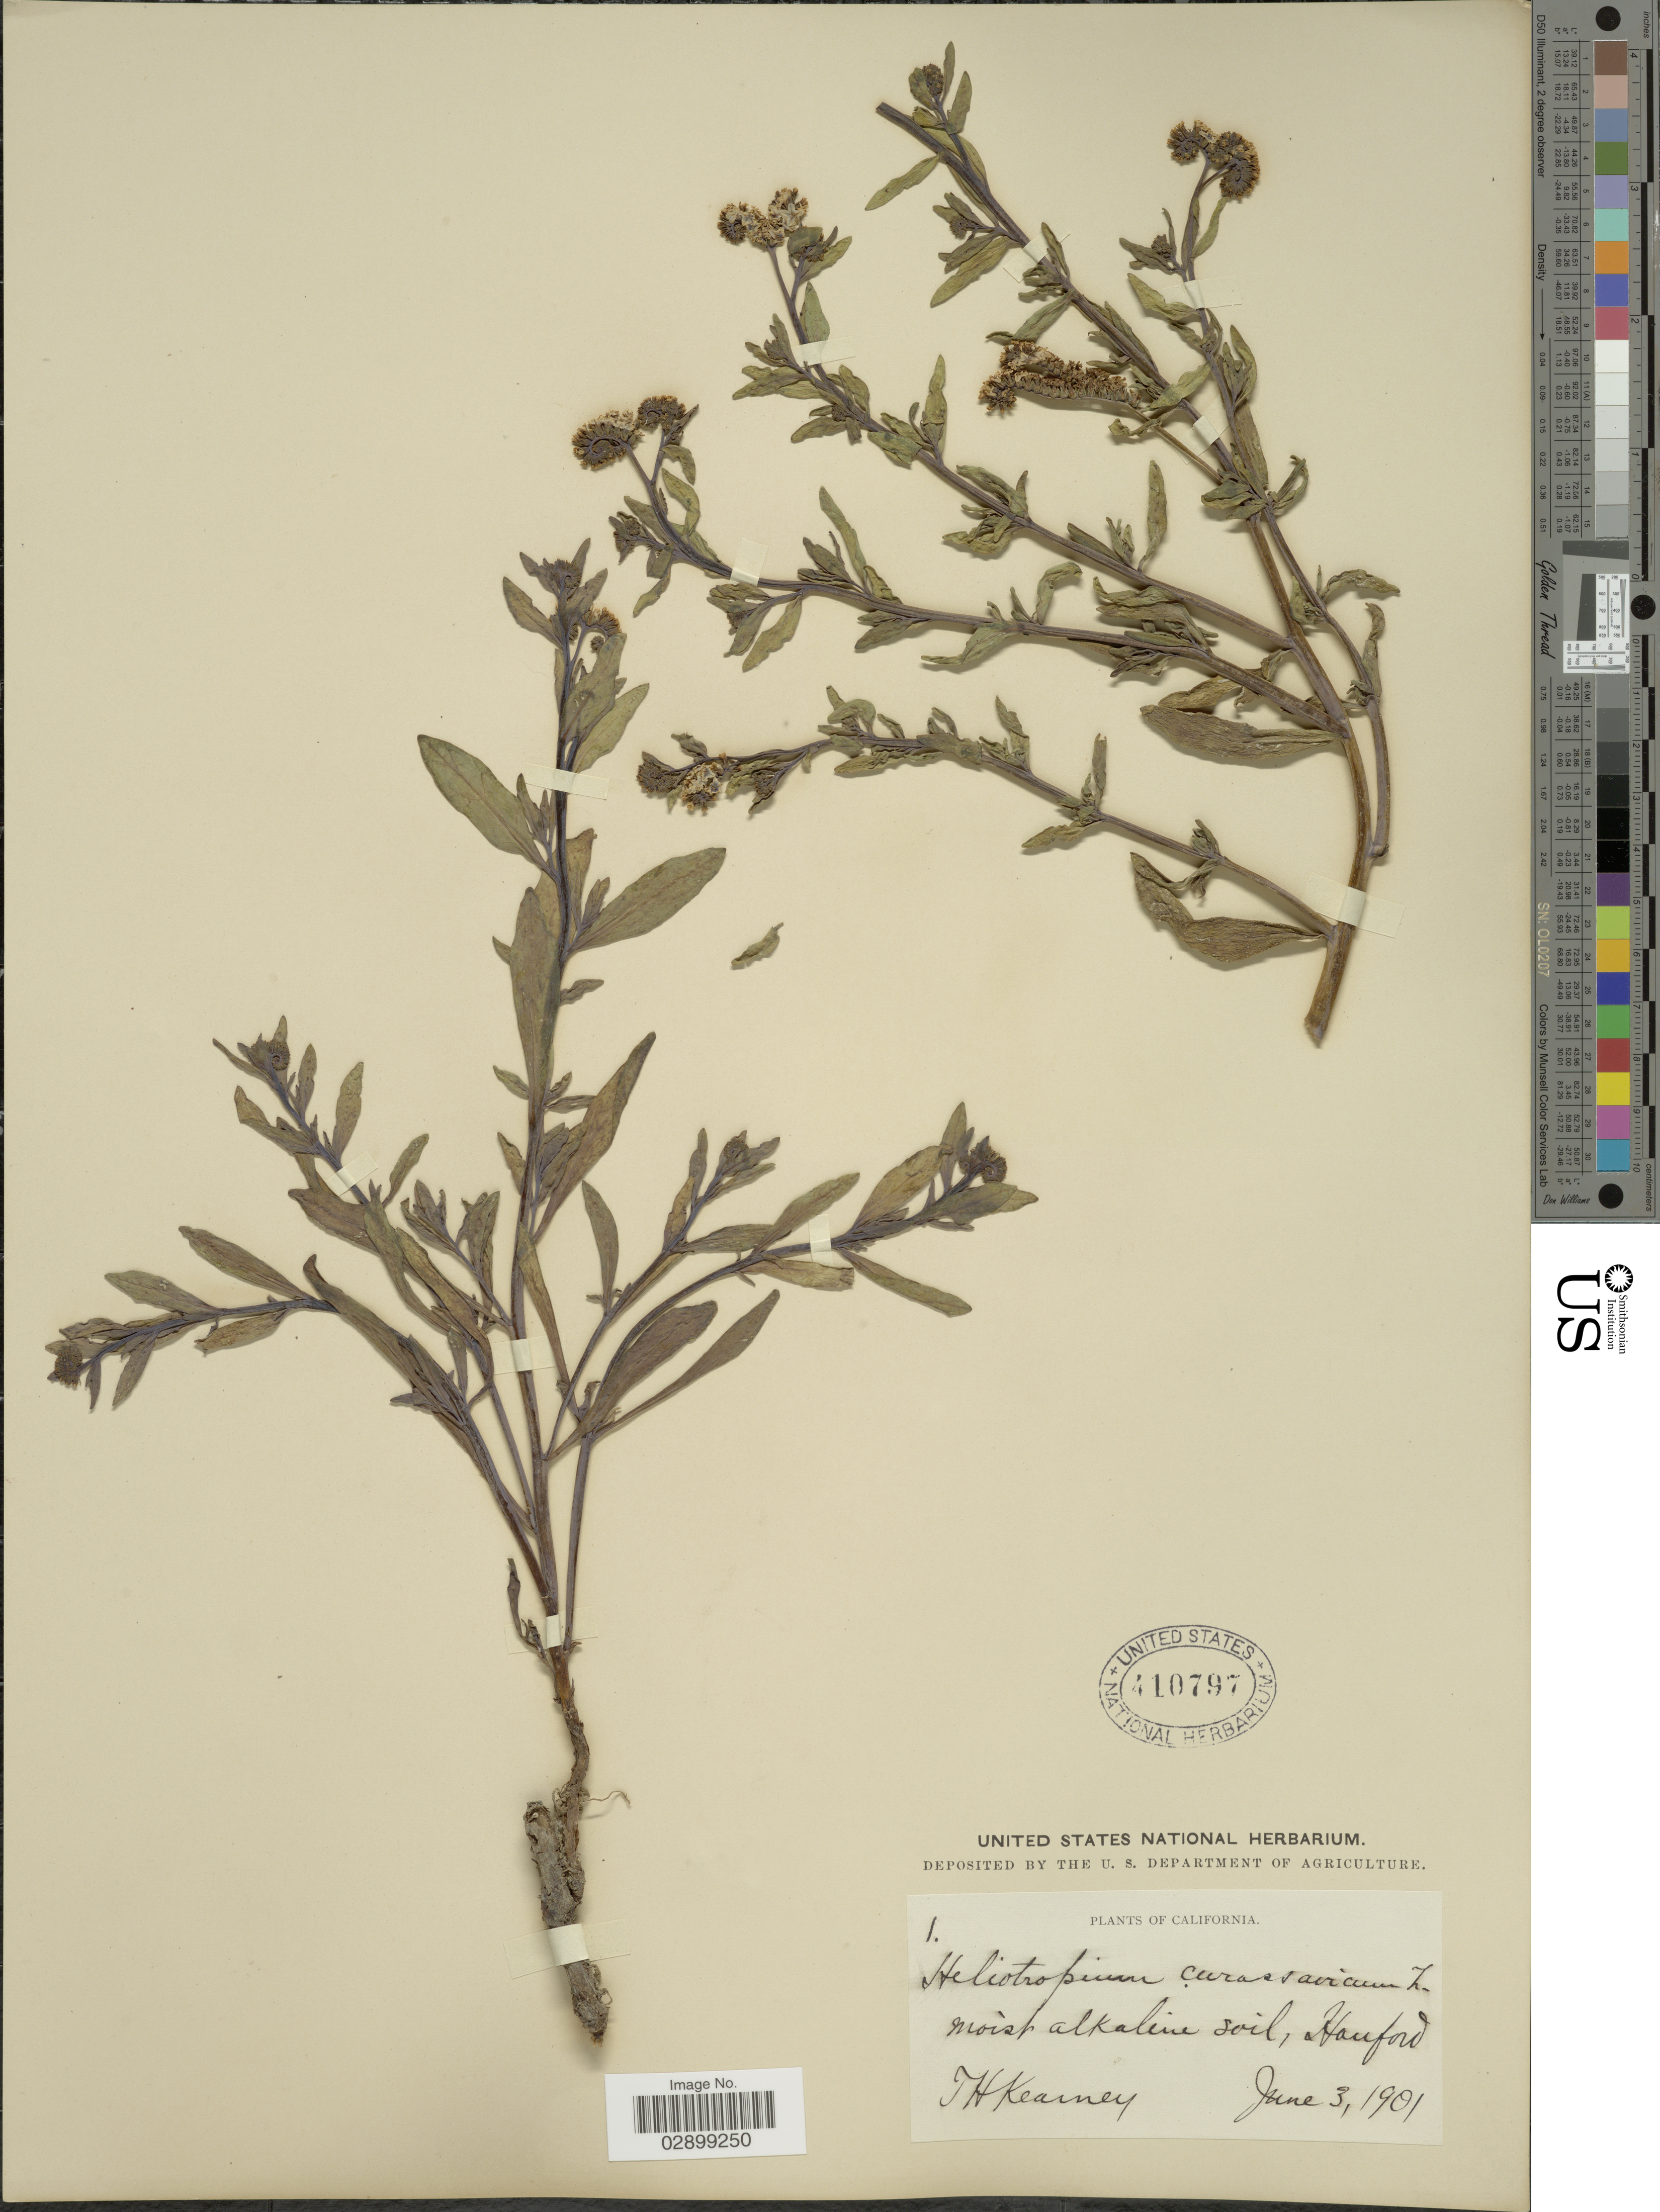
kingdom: Plantae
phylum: Tracheophyta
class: Magnoliopsida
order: Boraginales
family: Heliotropiaceae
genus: Heliotropium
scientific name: Heliotropium curassavicum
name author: L.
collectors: T. H. Kearney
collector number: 1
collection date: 1901-06-03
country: United States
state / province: California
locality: Moist alkaline soil, Hanford.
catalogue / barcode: US 410797